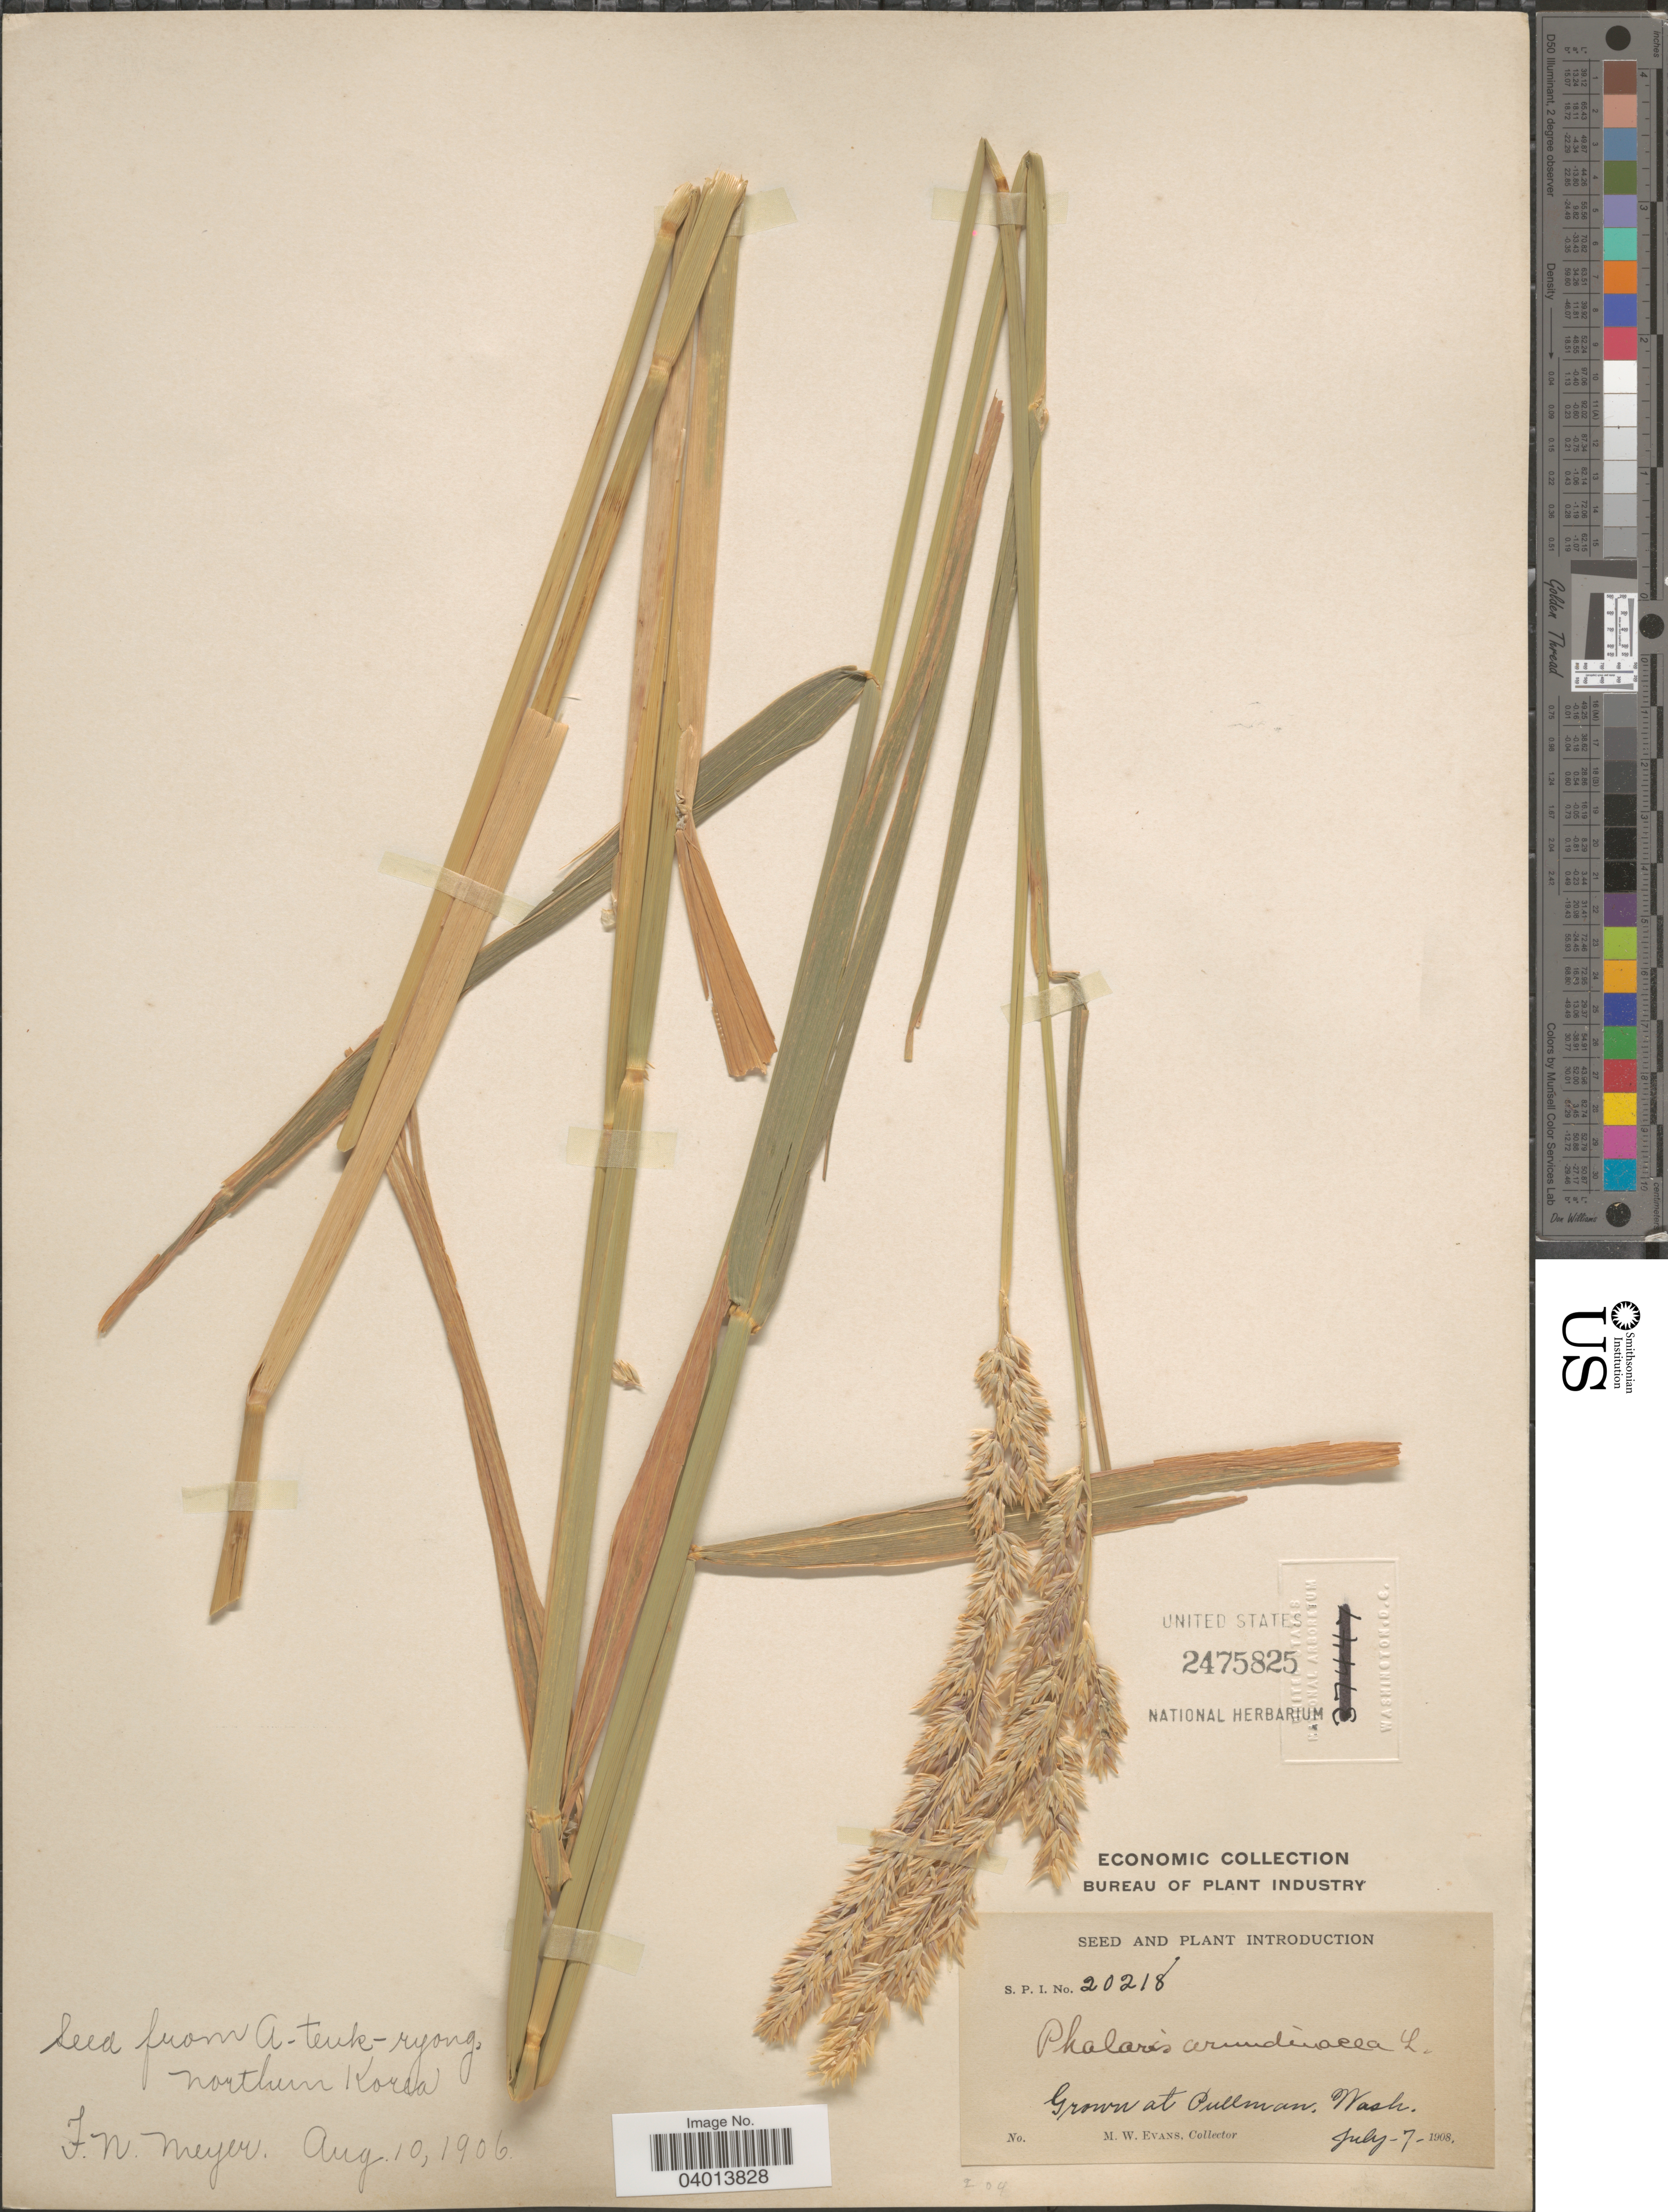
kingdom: Plantae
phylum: Tracheophyta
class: Liliopsida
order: Poales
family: Poaceae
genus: Phalaris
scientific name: Phalaris arundinacea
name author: L.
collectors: M. Evans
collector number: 20218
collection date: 1908-07-07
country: United States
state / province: Washington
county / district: Whitman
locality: Grown at Pullman.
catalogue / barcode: US 2475825